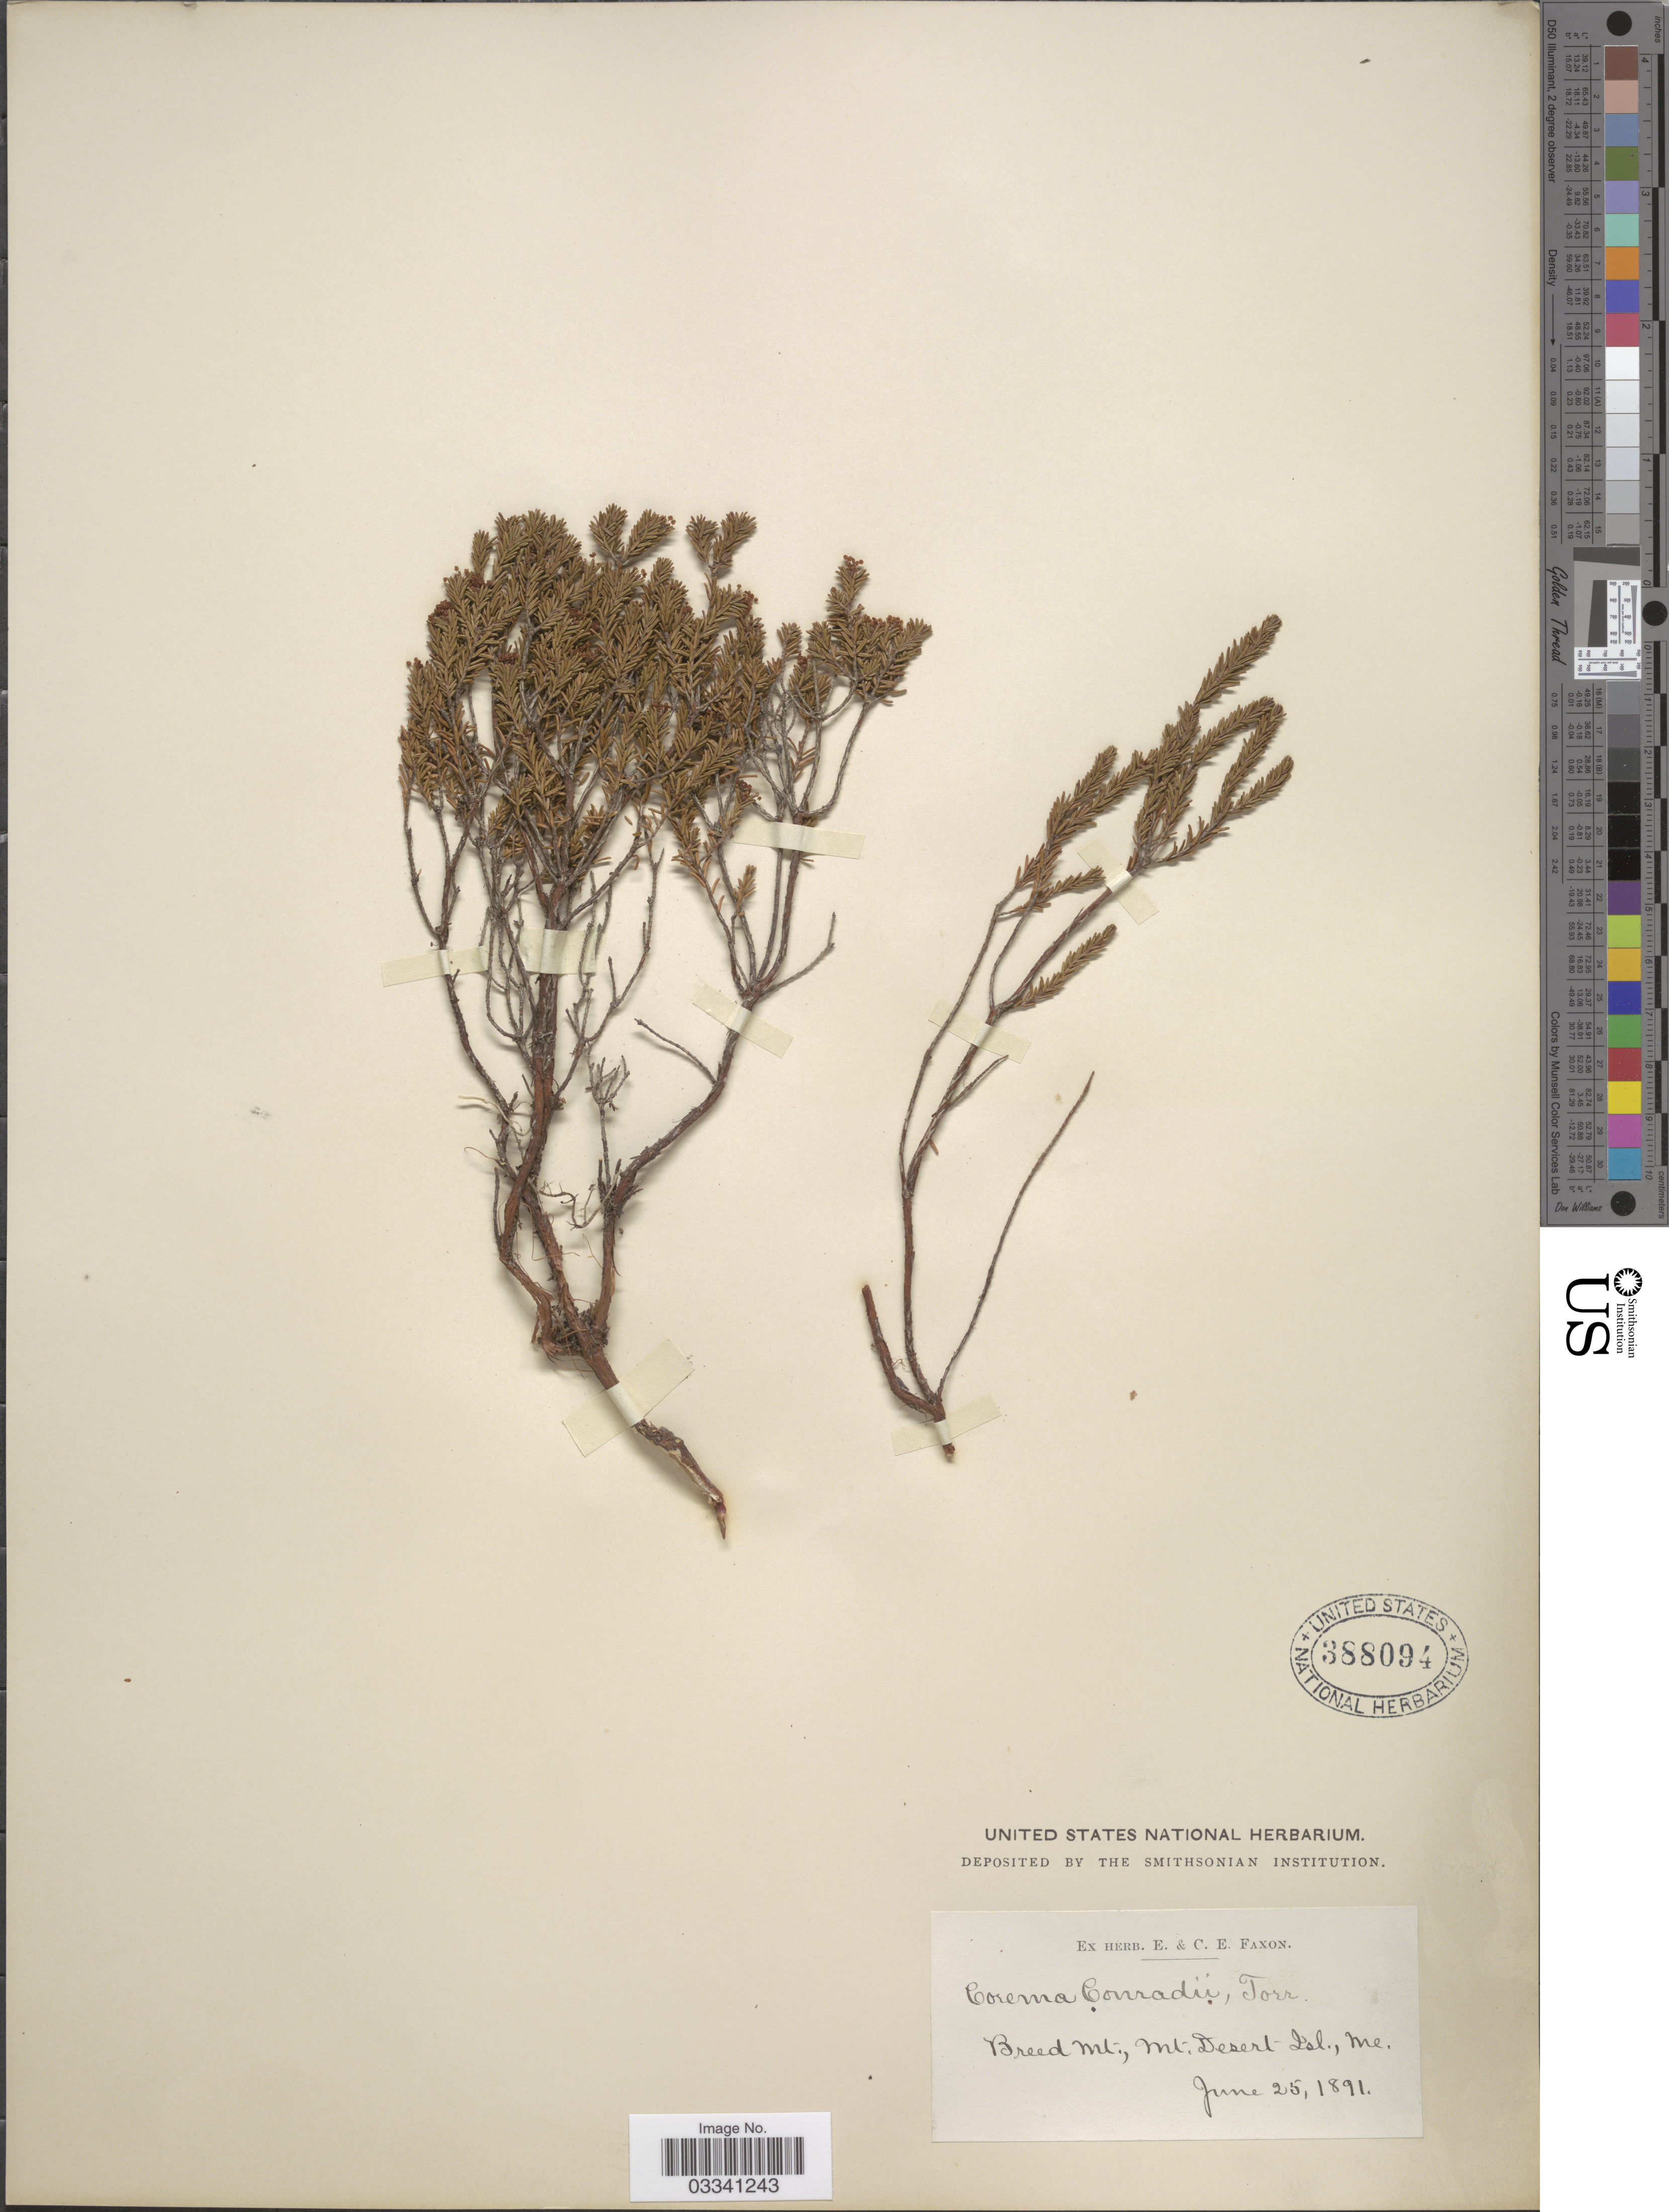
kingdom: Plantae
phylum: Tracheophyta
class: Magnoliopsida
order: Ericales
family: Ericaceae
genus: Corema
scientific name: Corema conradii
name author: Torr.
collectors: ex herb. E. & C.E. Faxon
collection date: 1891-06-25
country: United States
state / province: Maine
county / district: Hancock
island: Mt. Desert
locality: Breed Mt., Mt. Desert Isl.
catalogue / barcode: US 388094